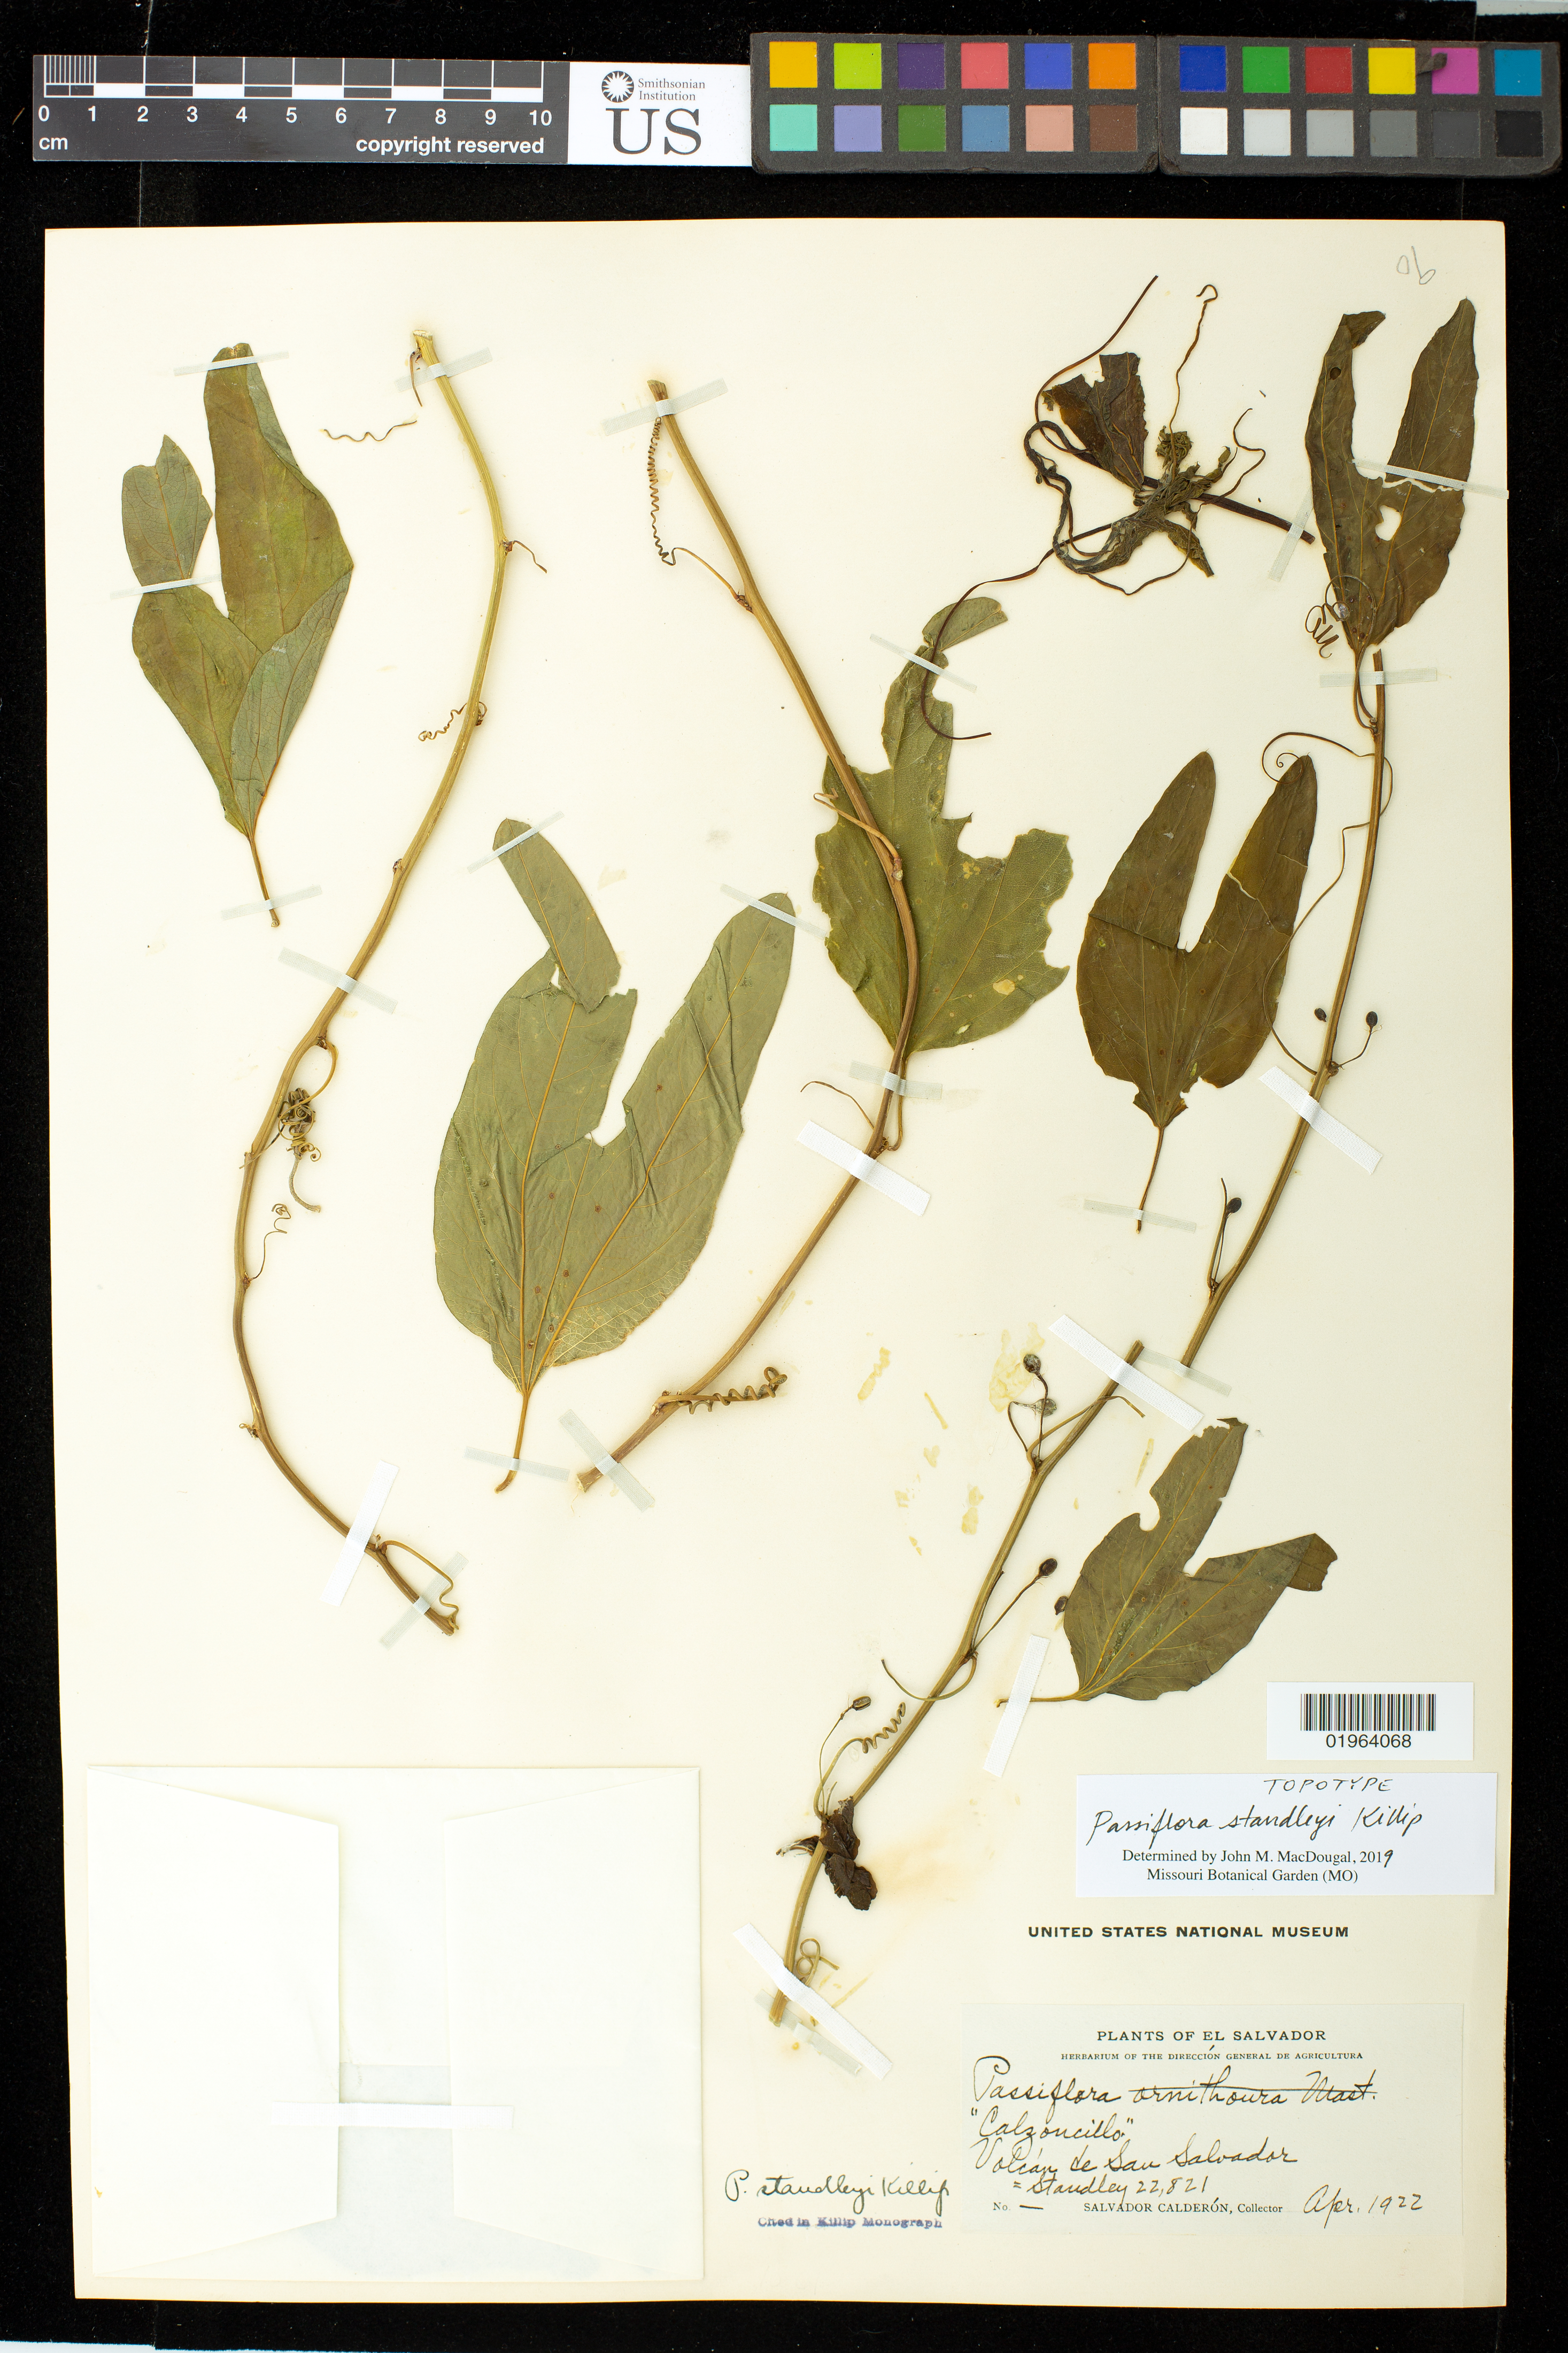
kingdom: Plantae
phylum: Tracheophyta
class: Magnoliopsida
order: Malpighiales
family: Passifloraceae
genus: Passiflora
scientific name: Passiflora standleyi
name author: Killip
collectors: S. Calderón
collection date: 1922-04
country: El Salvador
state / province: San Salvador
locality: Volcán de San Salvador.